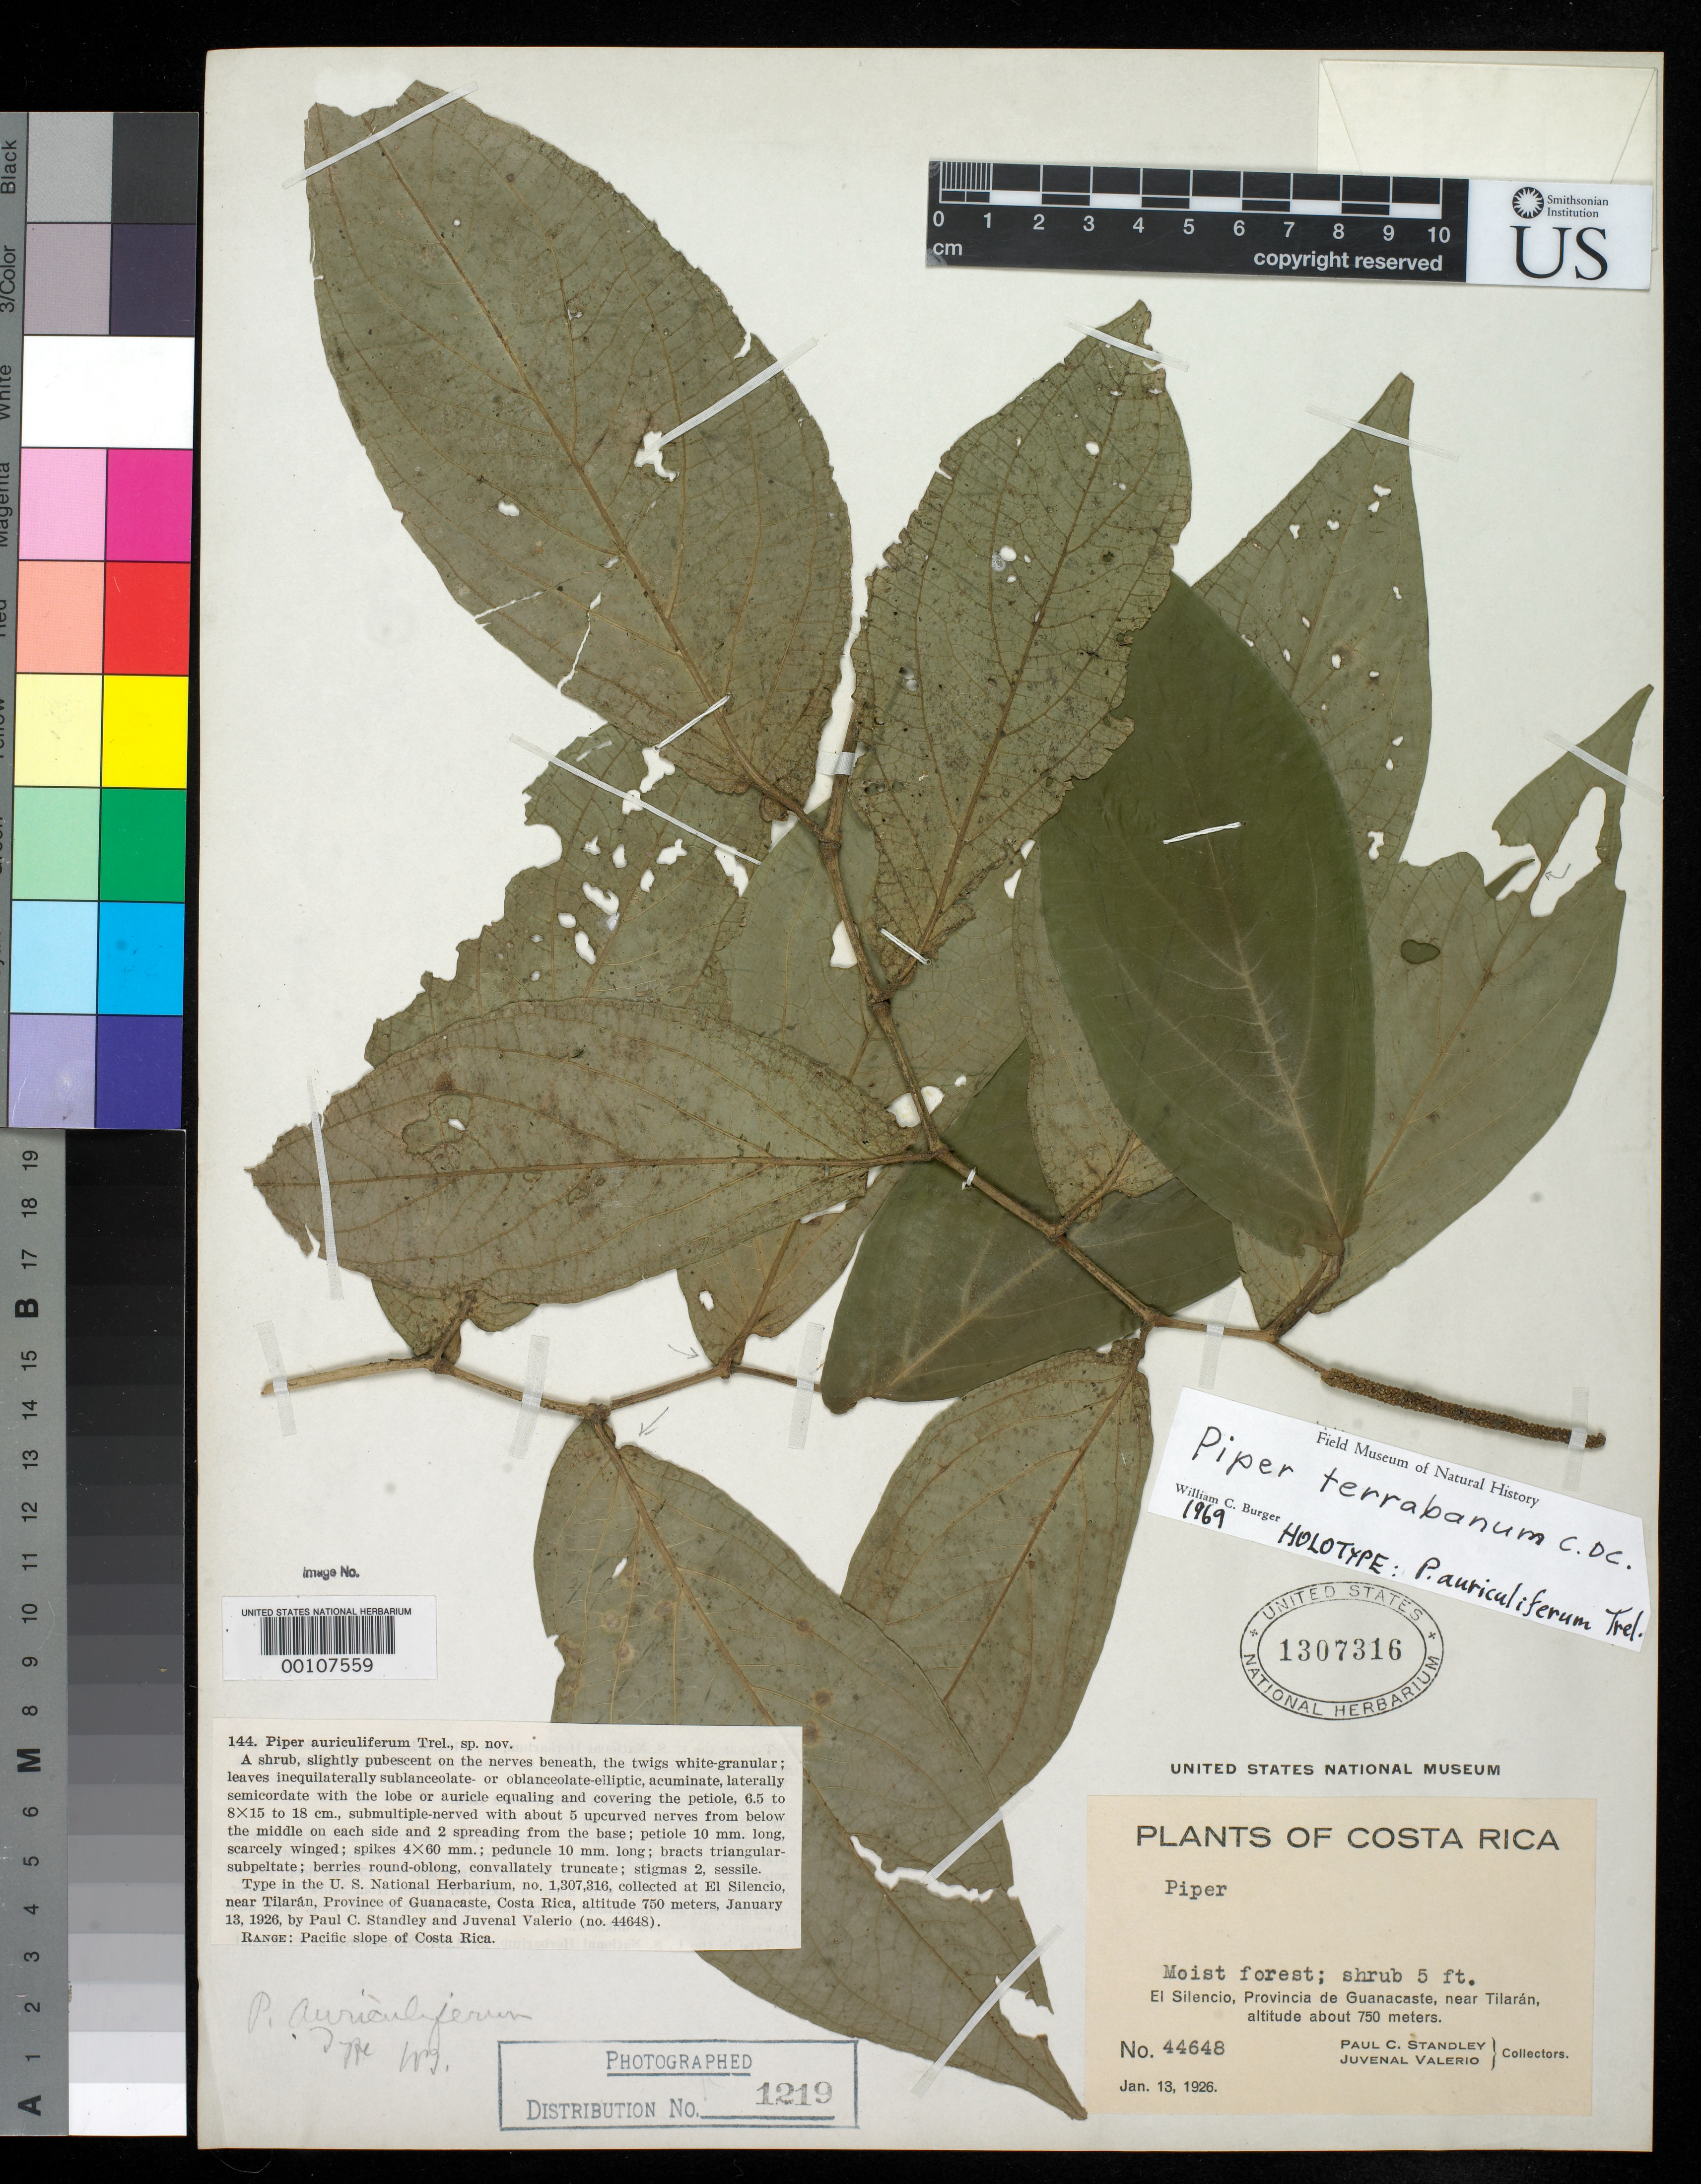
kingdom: Plantae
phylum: Tracheophyta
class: Magnoliopsida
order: Piperales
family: Piperaceae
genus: Piper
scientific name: Piper auriculiferum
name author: Trel.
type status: Holotype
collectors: P. C. Standley & J. Valerio R.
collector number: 44648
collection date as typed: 13 Jan 1926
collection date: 1926-01-13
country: Costa Rica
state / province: Guanacaste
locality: El Silencio, near Tilaran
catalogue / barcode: US 1307316